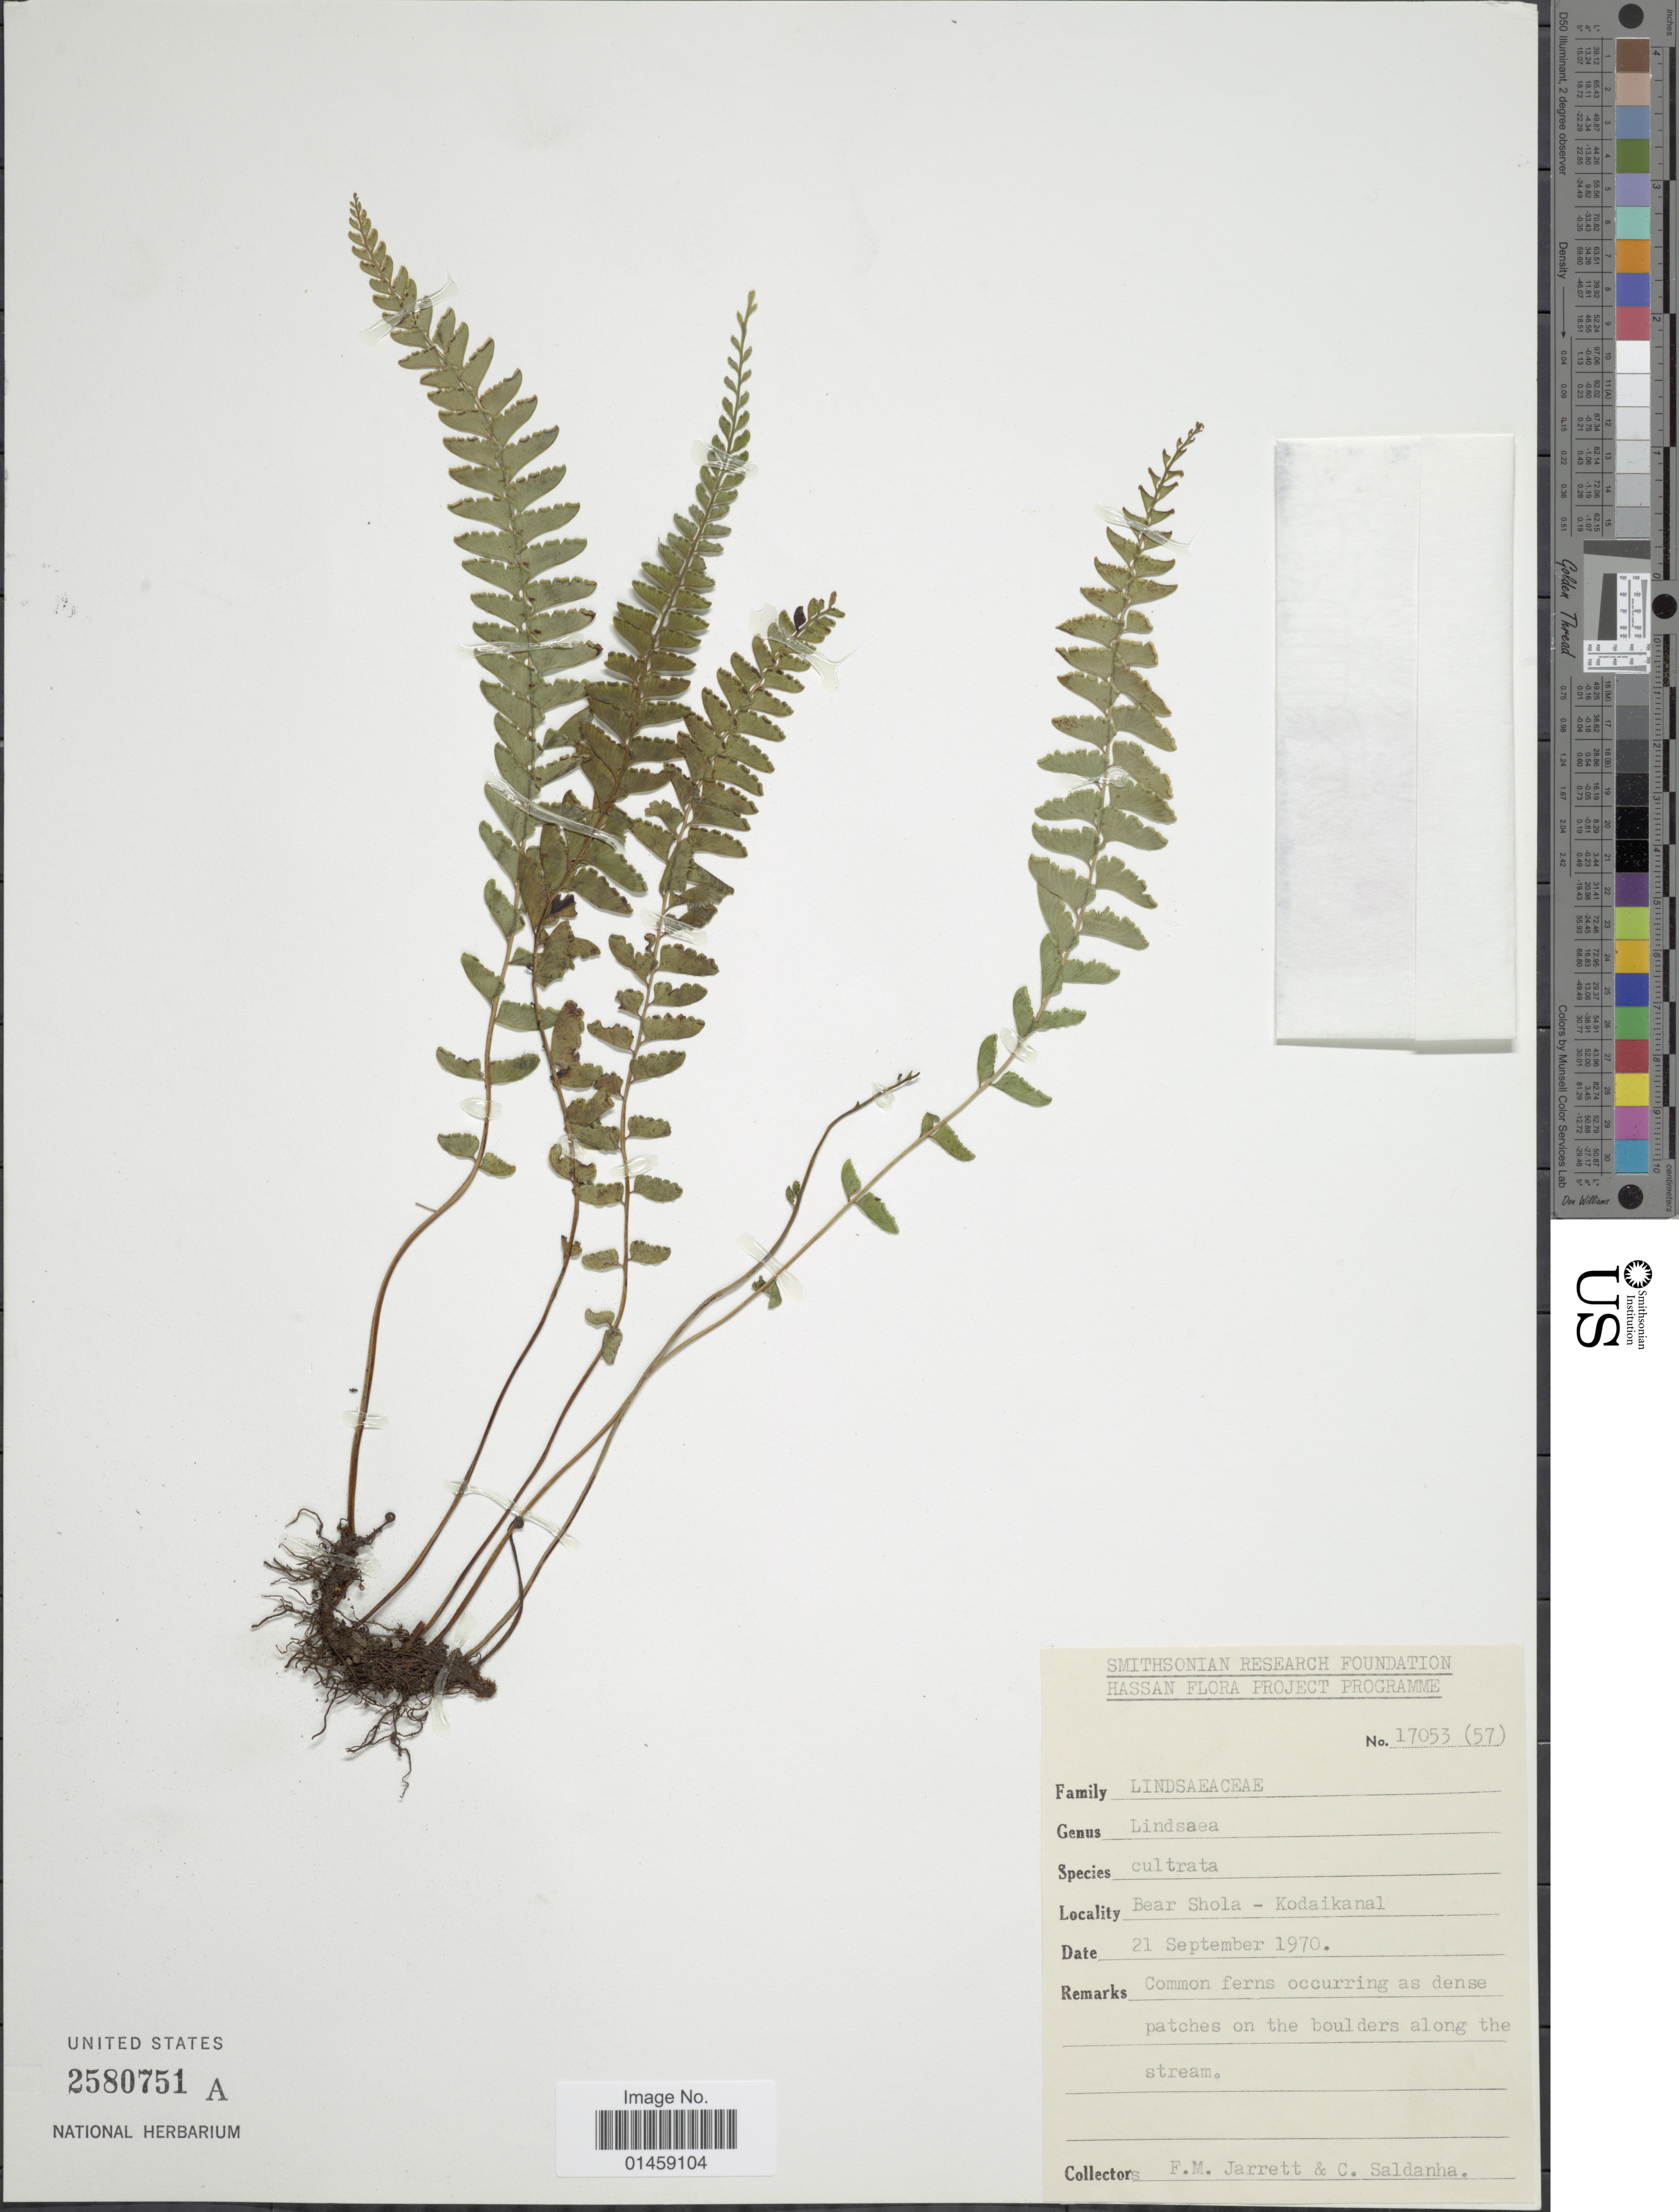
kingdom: Plantae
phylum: Tracheophyta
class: Polypodiopsida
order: Polypodiales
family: Lindsaeaceae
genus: Lindsaea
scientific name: Lindsaea odorata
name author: Roxb.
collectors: F. M. Jarrett & C. Saldanha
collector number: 17053 (57)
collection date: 1970-09-21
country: India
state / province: Tamil Nadu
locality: Hassan, Bear Shola - Kodaikanal.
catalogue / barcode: US 2580751A